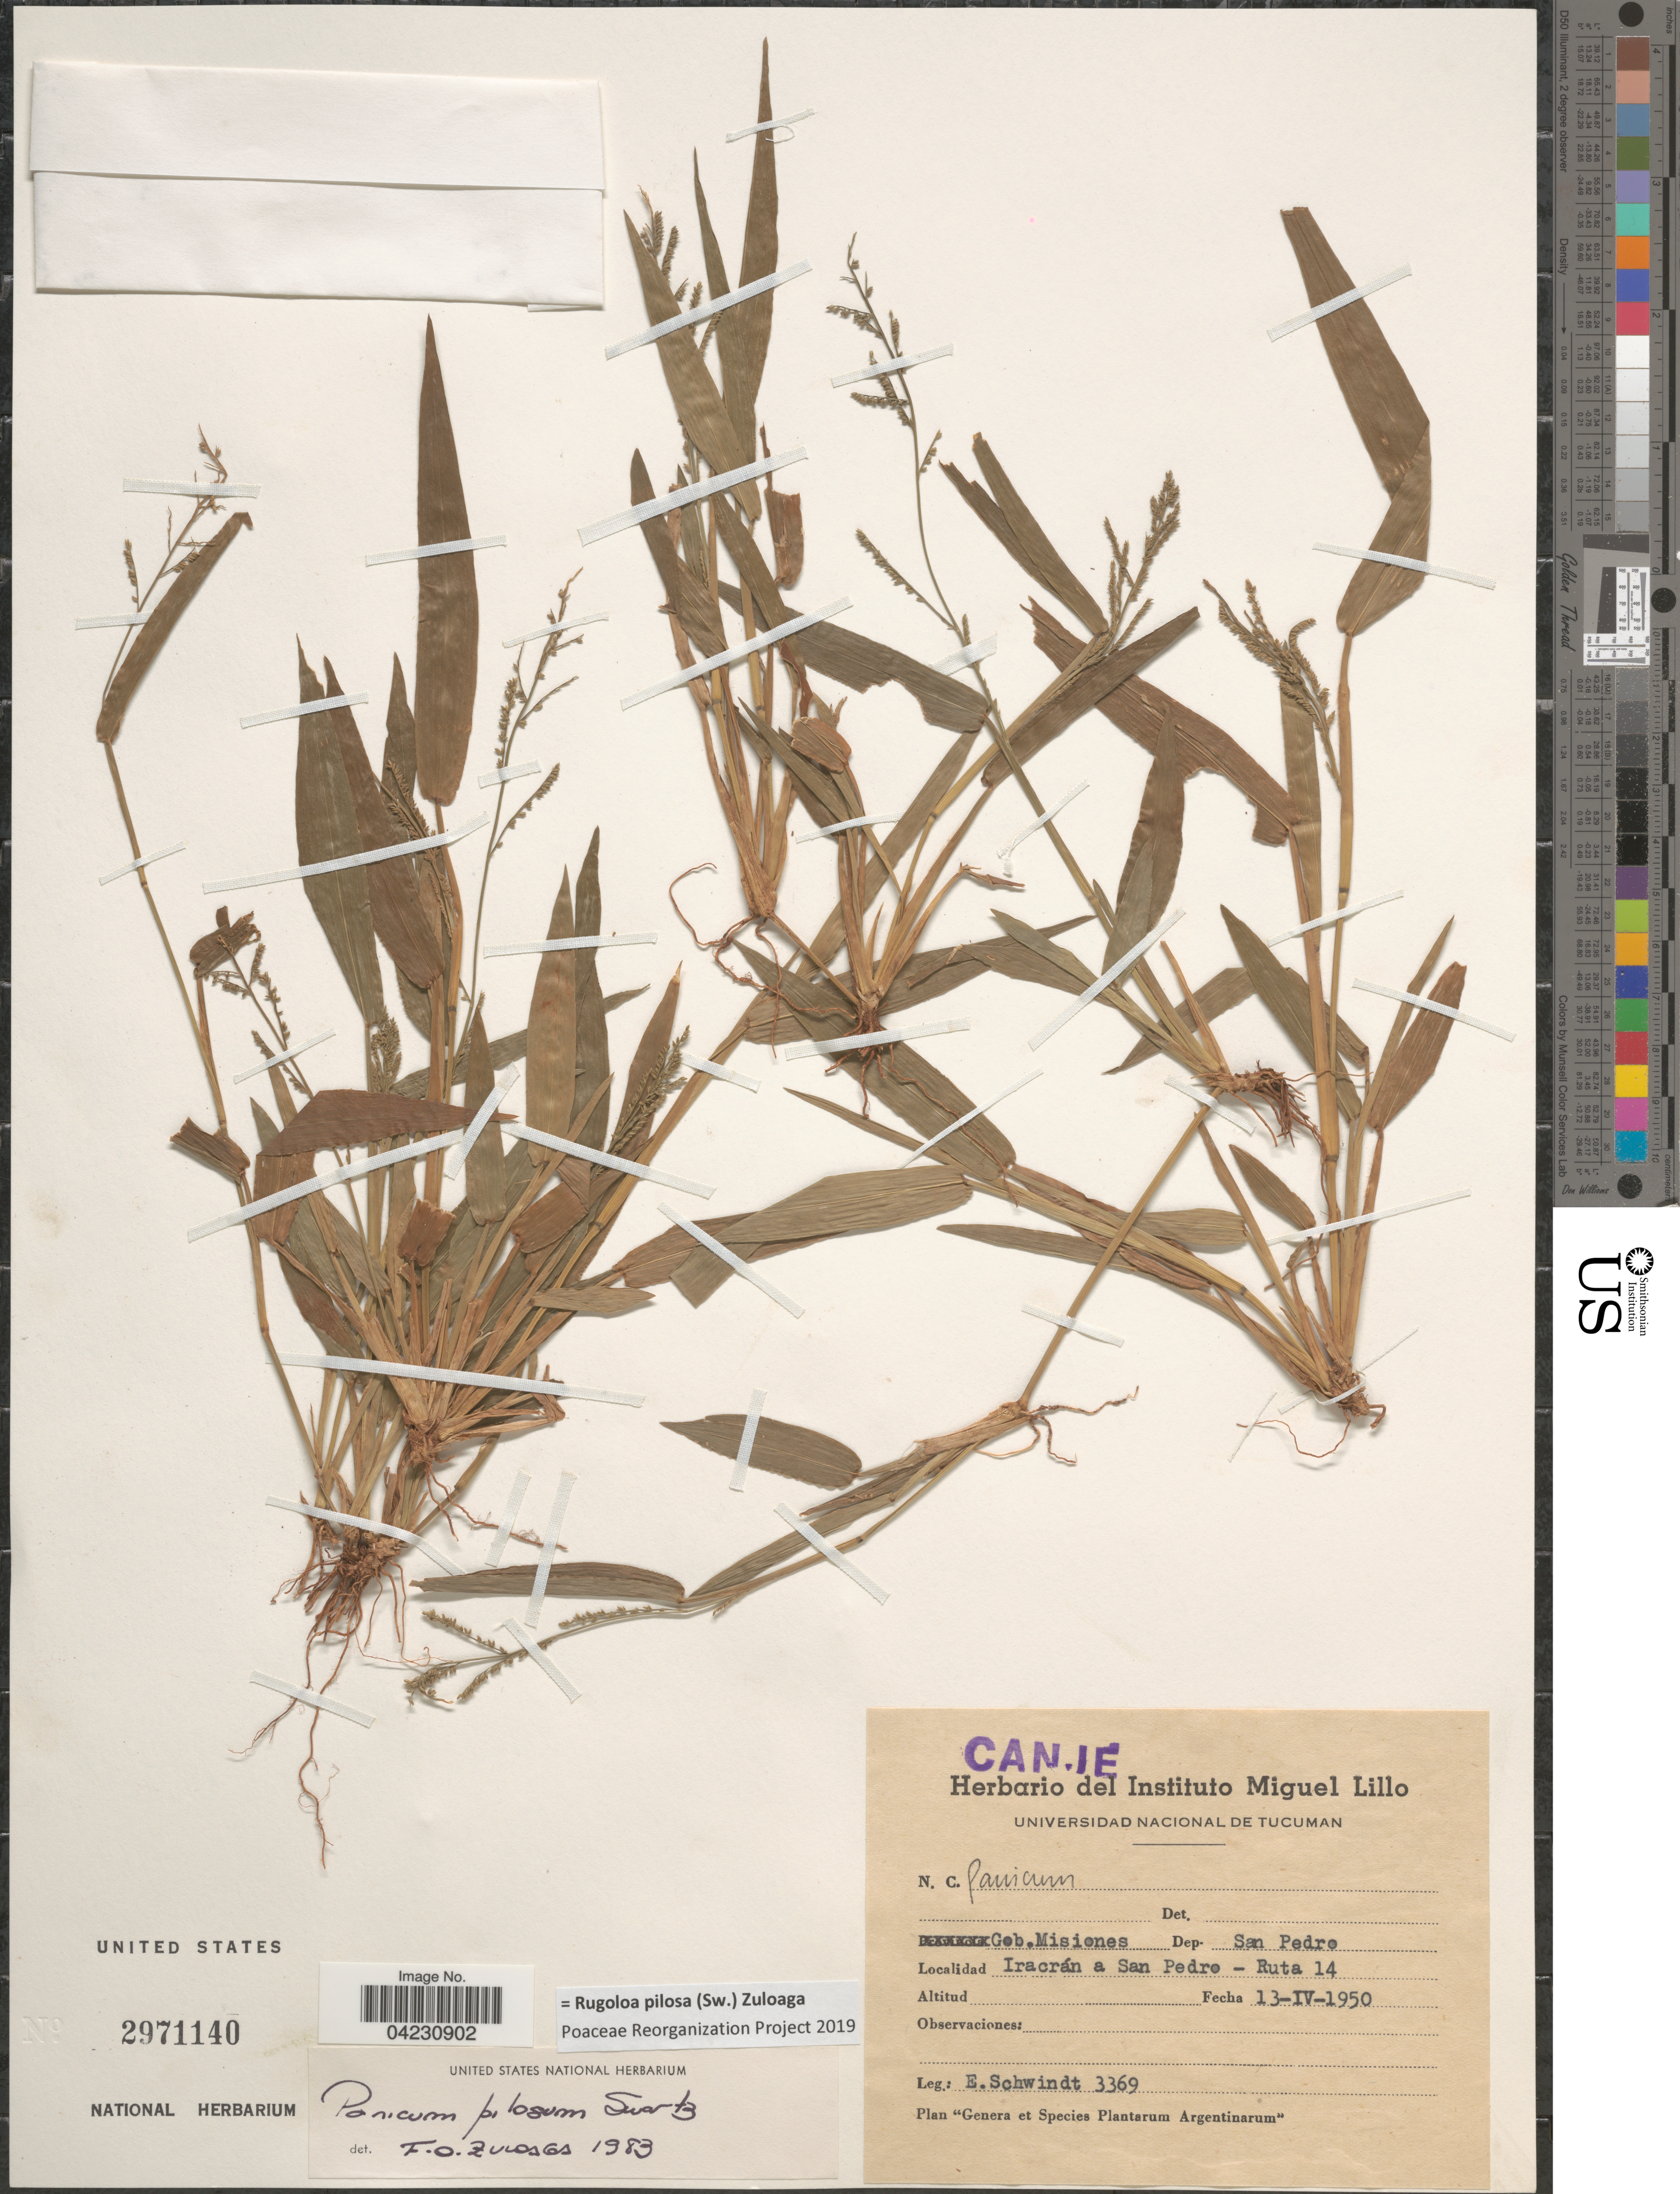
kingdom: Plantae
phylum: Tracheophyta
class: Liliopsida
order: Poales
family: Poaceae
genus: Rugoloa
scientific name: Rugoloa pilosa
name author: (Sw.) Zuloaga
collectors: E. Schwindt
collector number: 3369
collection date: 1950-04-13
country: Argentina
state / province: Misiones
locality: Gob. Misiones. Dep. San Pedro. Iracrán a San pedro-Ruta 14.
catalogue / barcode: US 2971140